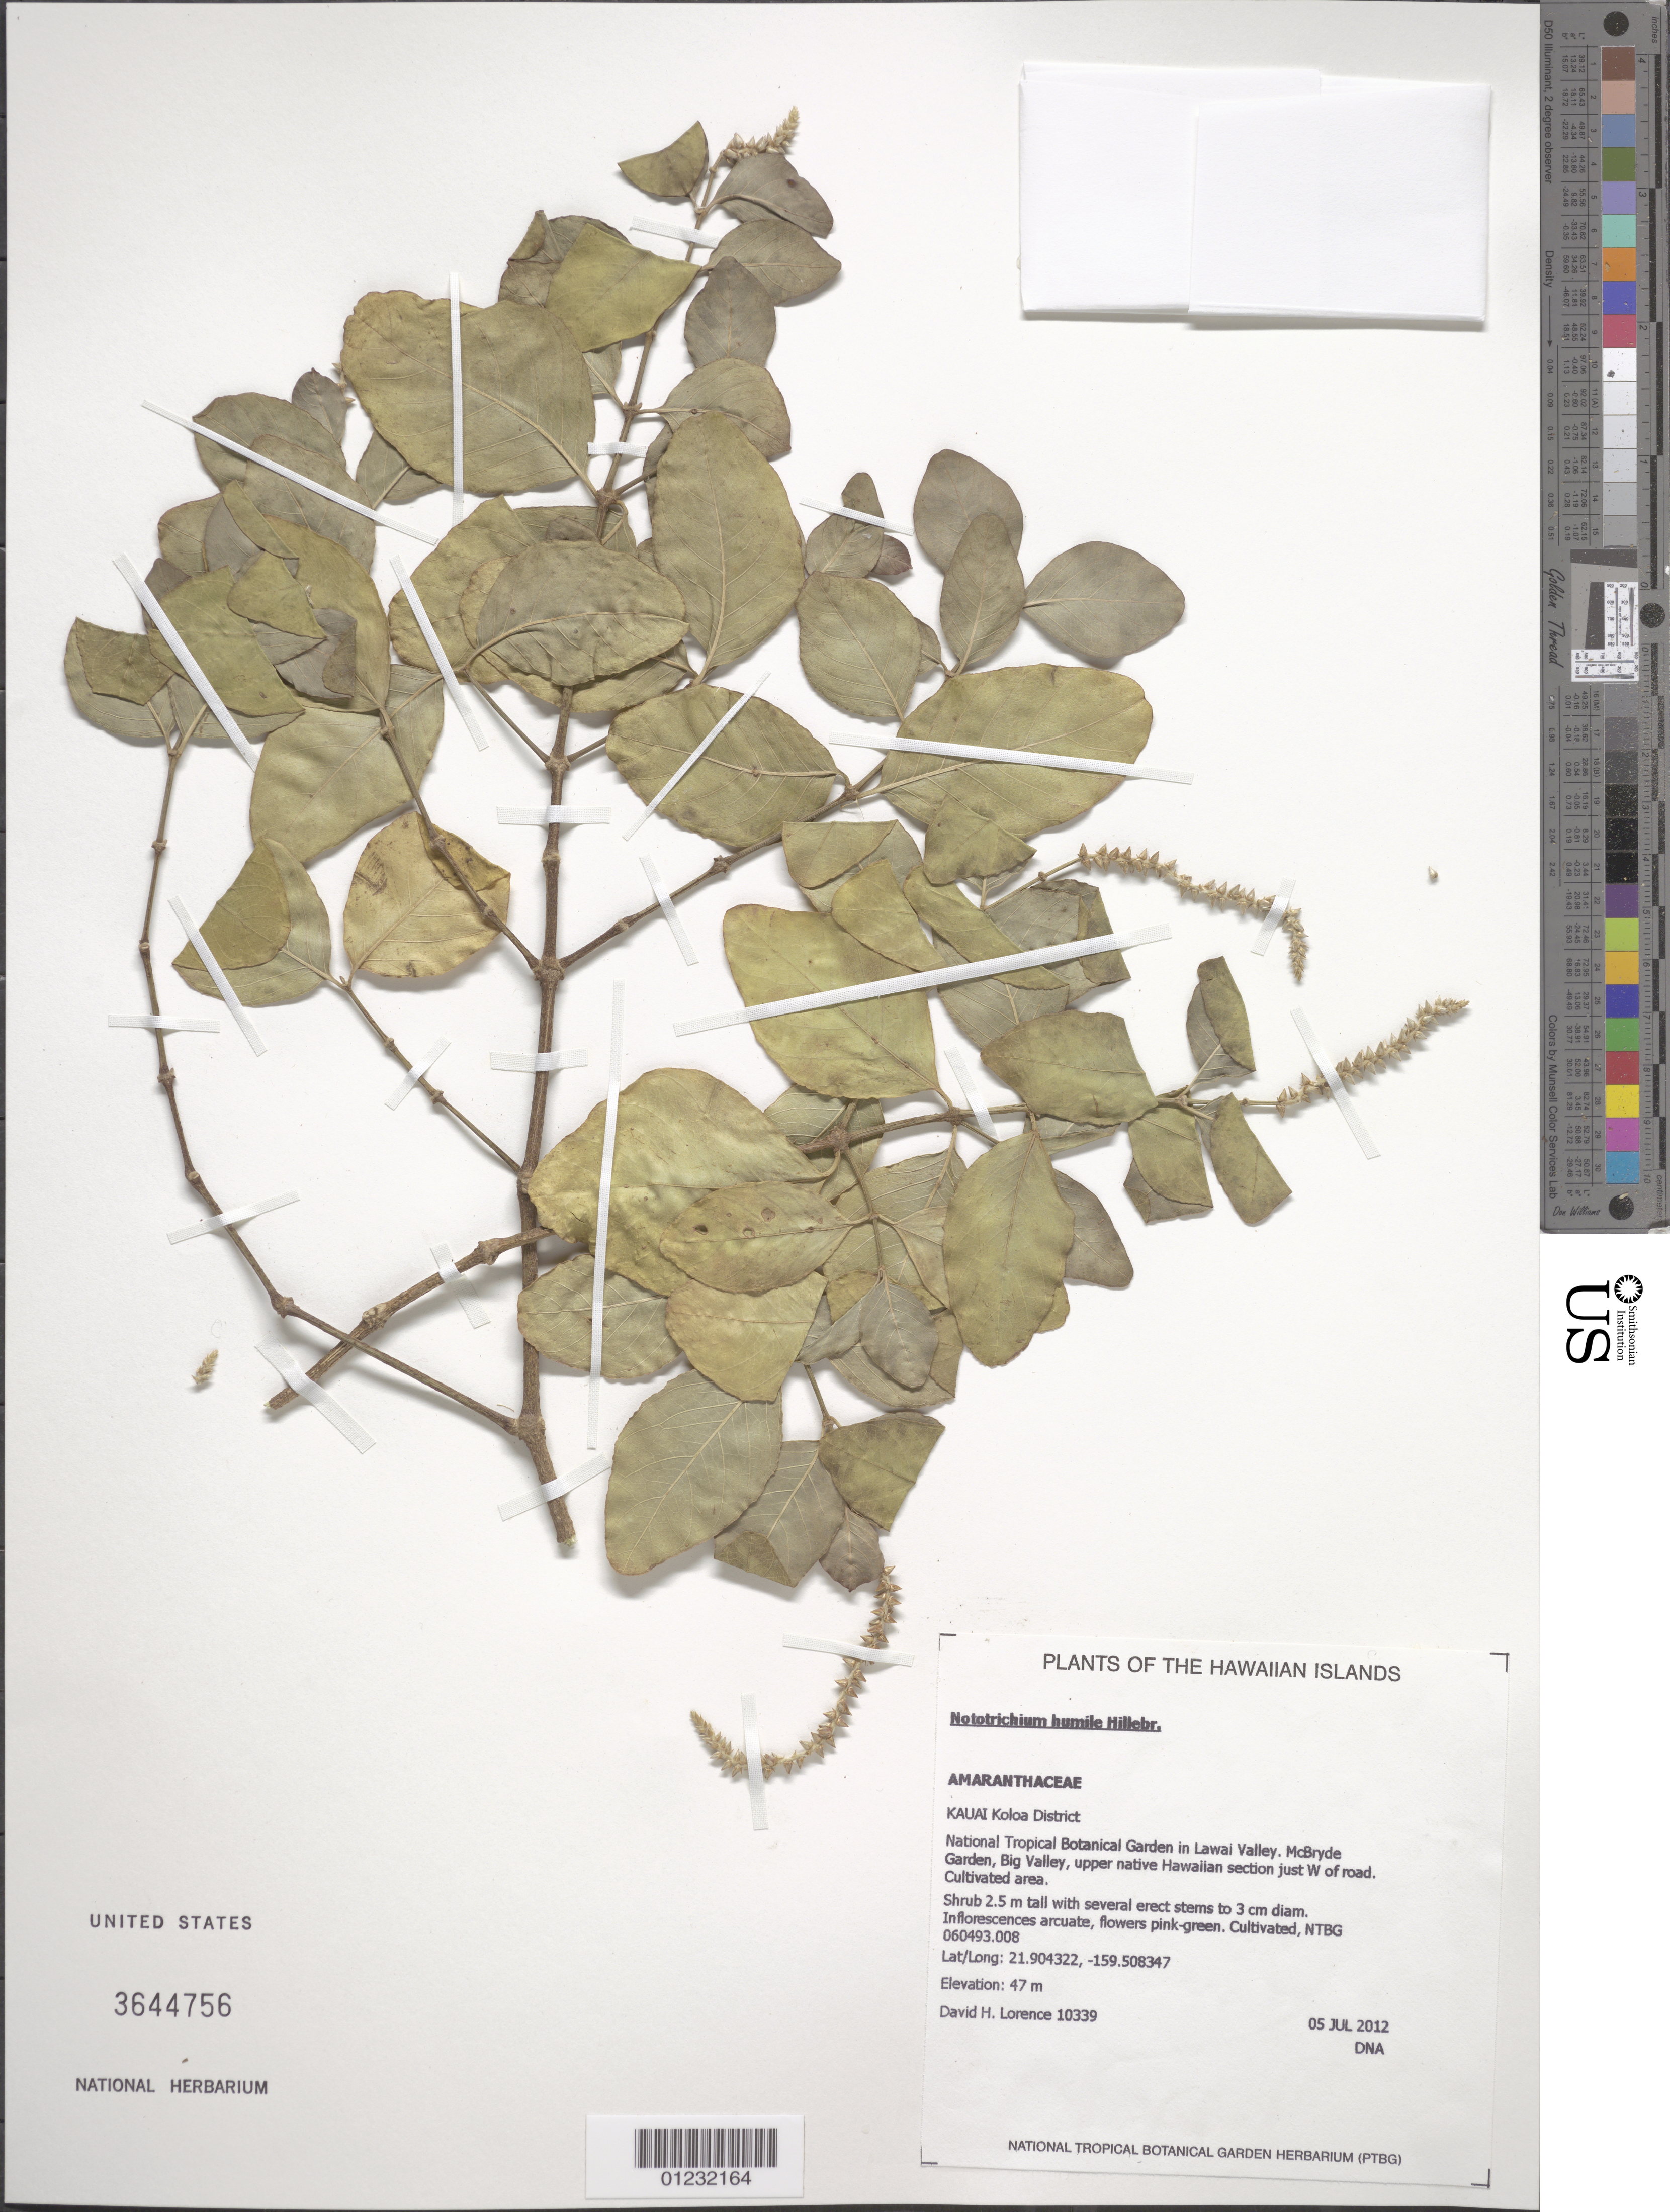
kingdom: Plantae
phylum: Tracheophyta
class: Magnoliopsida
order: Caryophyllales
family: Amaranthaceae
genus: Achyranthes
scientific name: Achyranthes humilis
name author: (Hillebr.) Di Vincenzo et al.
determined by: Wagner, W. L., (BOT), Smithsonian Institution - National Museum of Natural History (UNITED STATES)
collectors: D. Lorence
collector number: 10339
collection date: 2012-07-05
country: United States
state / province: Hawaii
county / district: Kauai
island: Kaua'i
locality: NTBG in Lawai Valley, McBryde Garden, Big Valley, upper native Hawaiian section just W of road.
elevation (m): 47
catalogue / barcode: US 3644756